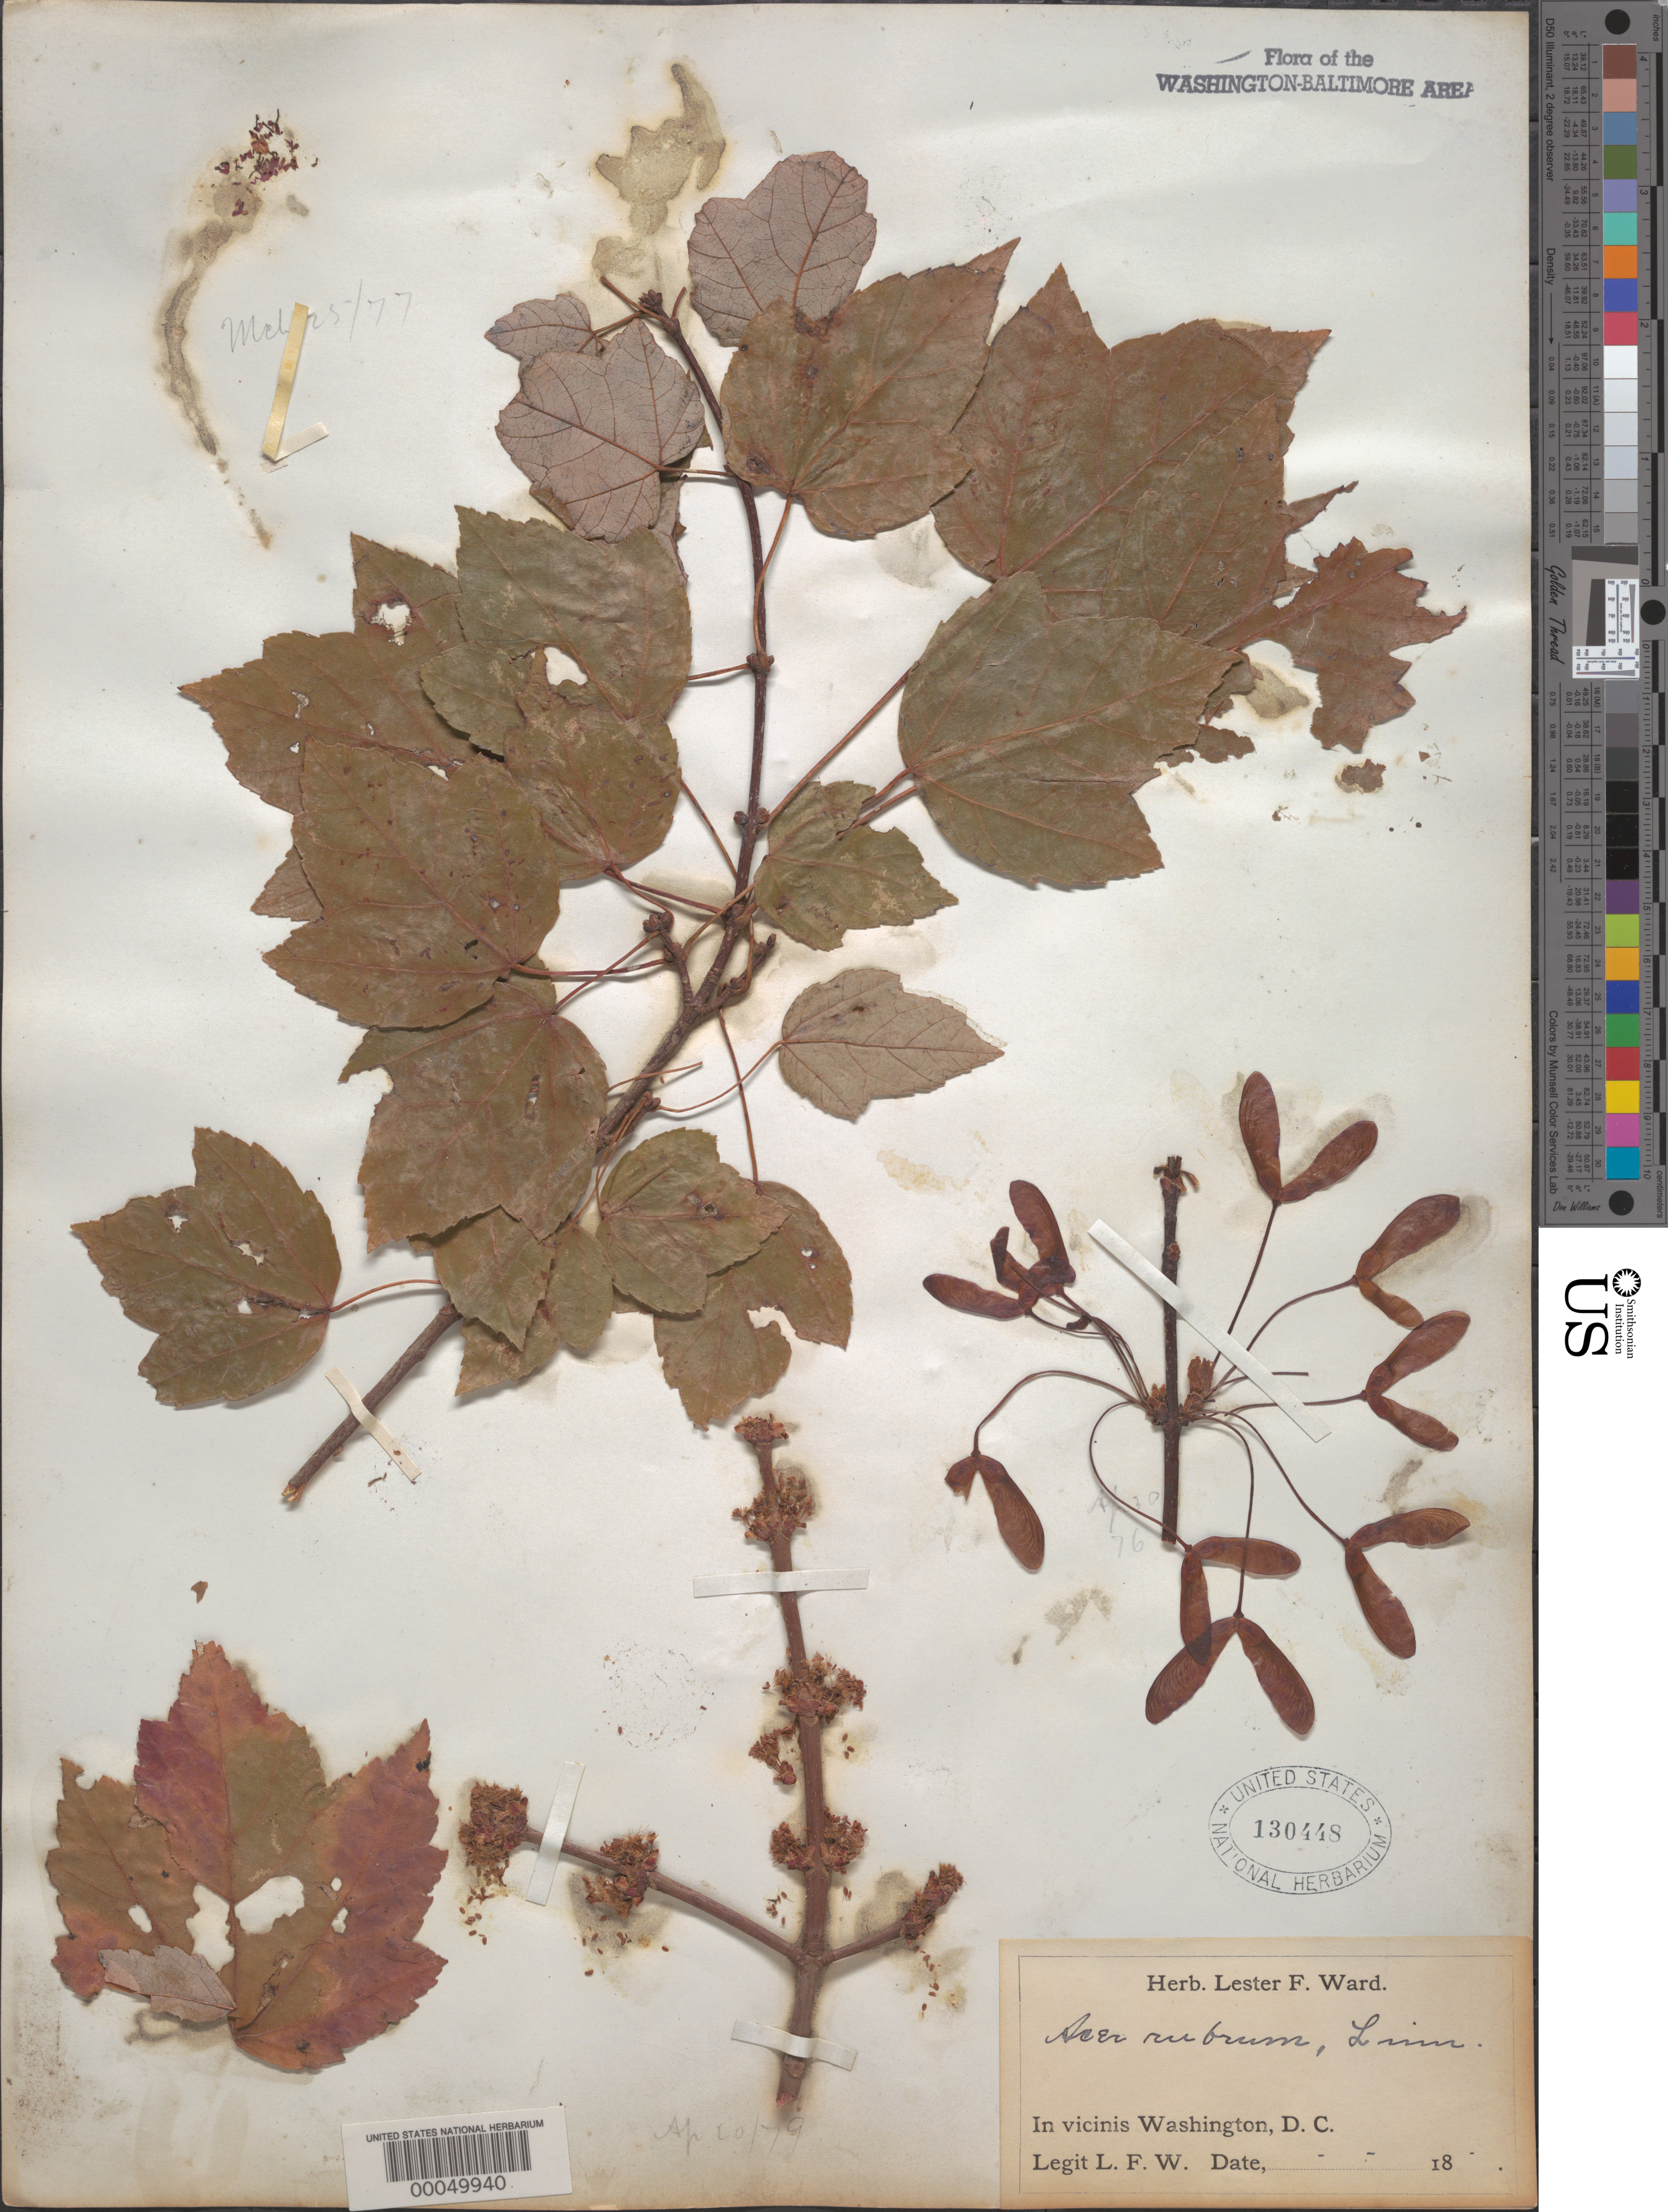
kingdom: Plantae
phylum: Tracheophyta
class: Magnoliopsida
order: Sapindales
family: Sapindaceae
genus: Acer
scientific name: Acer rubrum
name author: L.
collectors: L. F. Ward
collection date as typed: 10 Apr 1879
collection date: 1879-04-10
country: United States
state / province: District of Columbia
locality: Washington DC Area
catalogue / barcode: US 130448